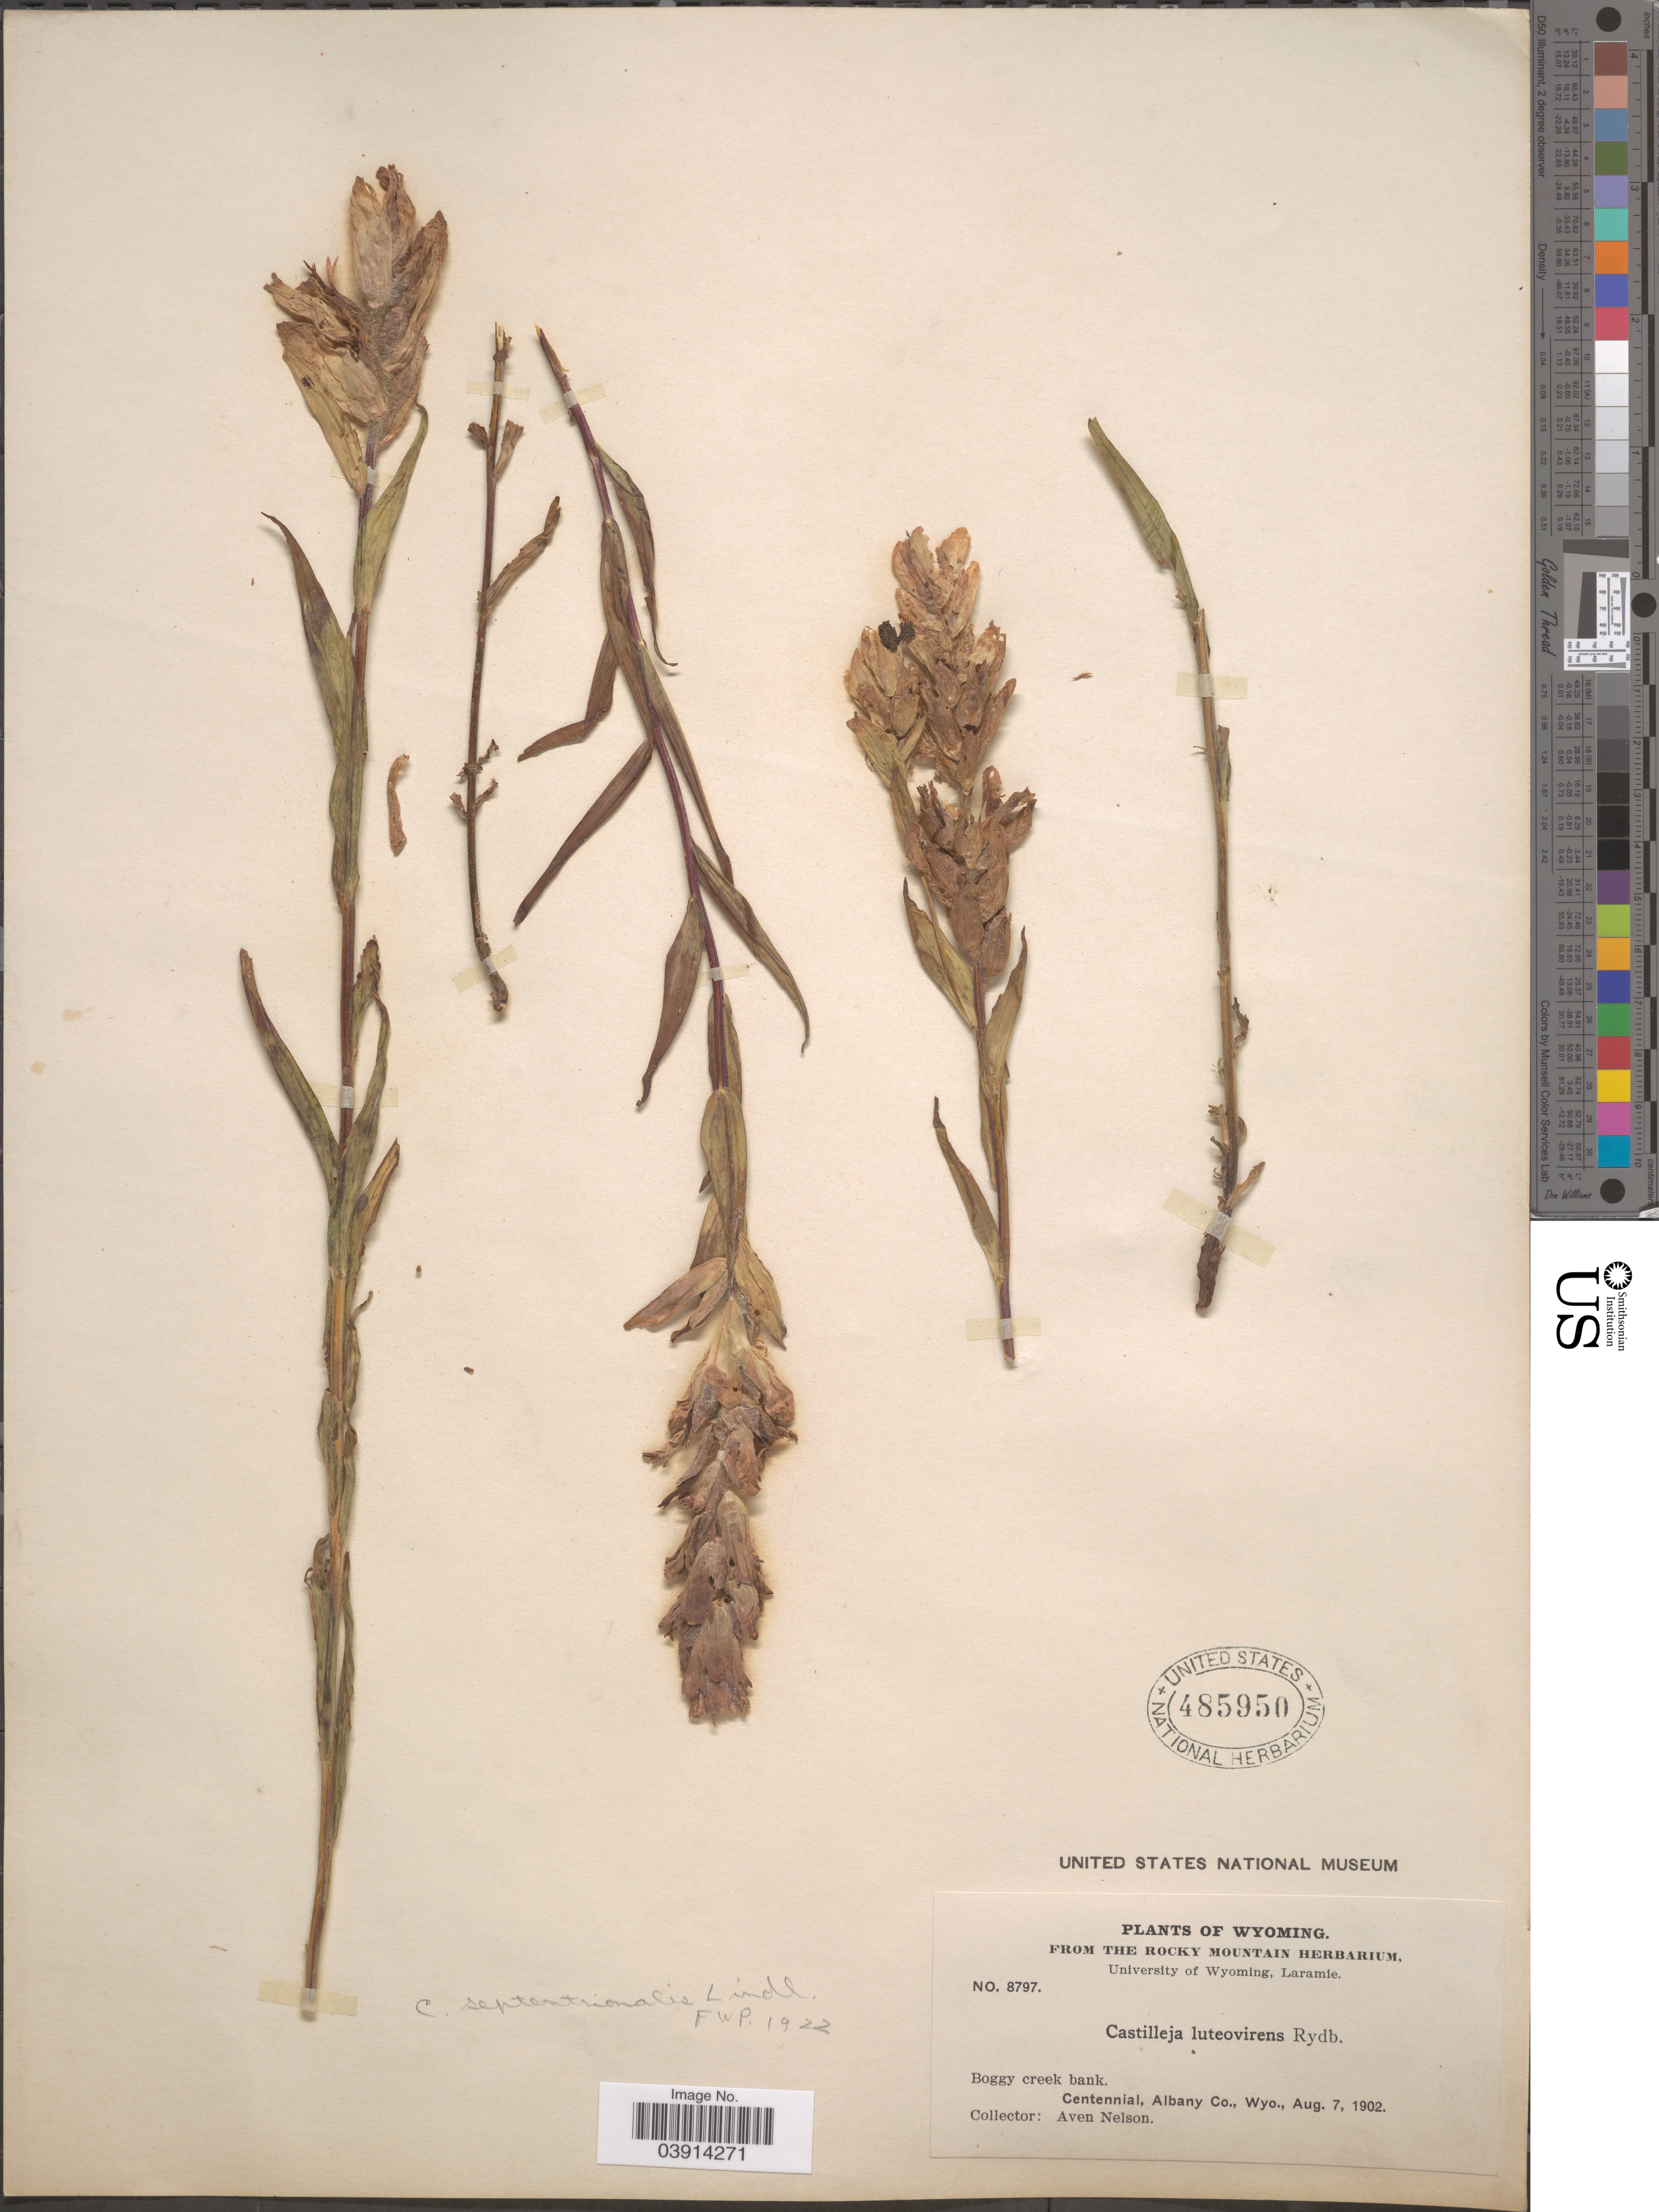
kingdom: Plantae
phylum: Tracheophyta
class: Magnoliopsida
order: Lamiales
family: Orobanchaceae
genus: Castilleja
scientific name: Castilleja septentrionalis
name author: Lindl.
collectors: A. Nelson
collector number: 8797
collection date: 1902-08-07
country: United States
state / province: Wyoming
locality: Centennial, Albany Co.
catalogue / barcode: US 485950